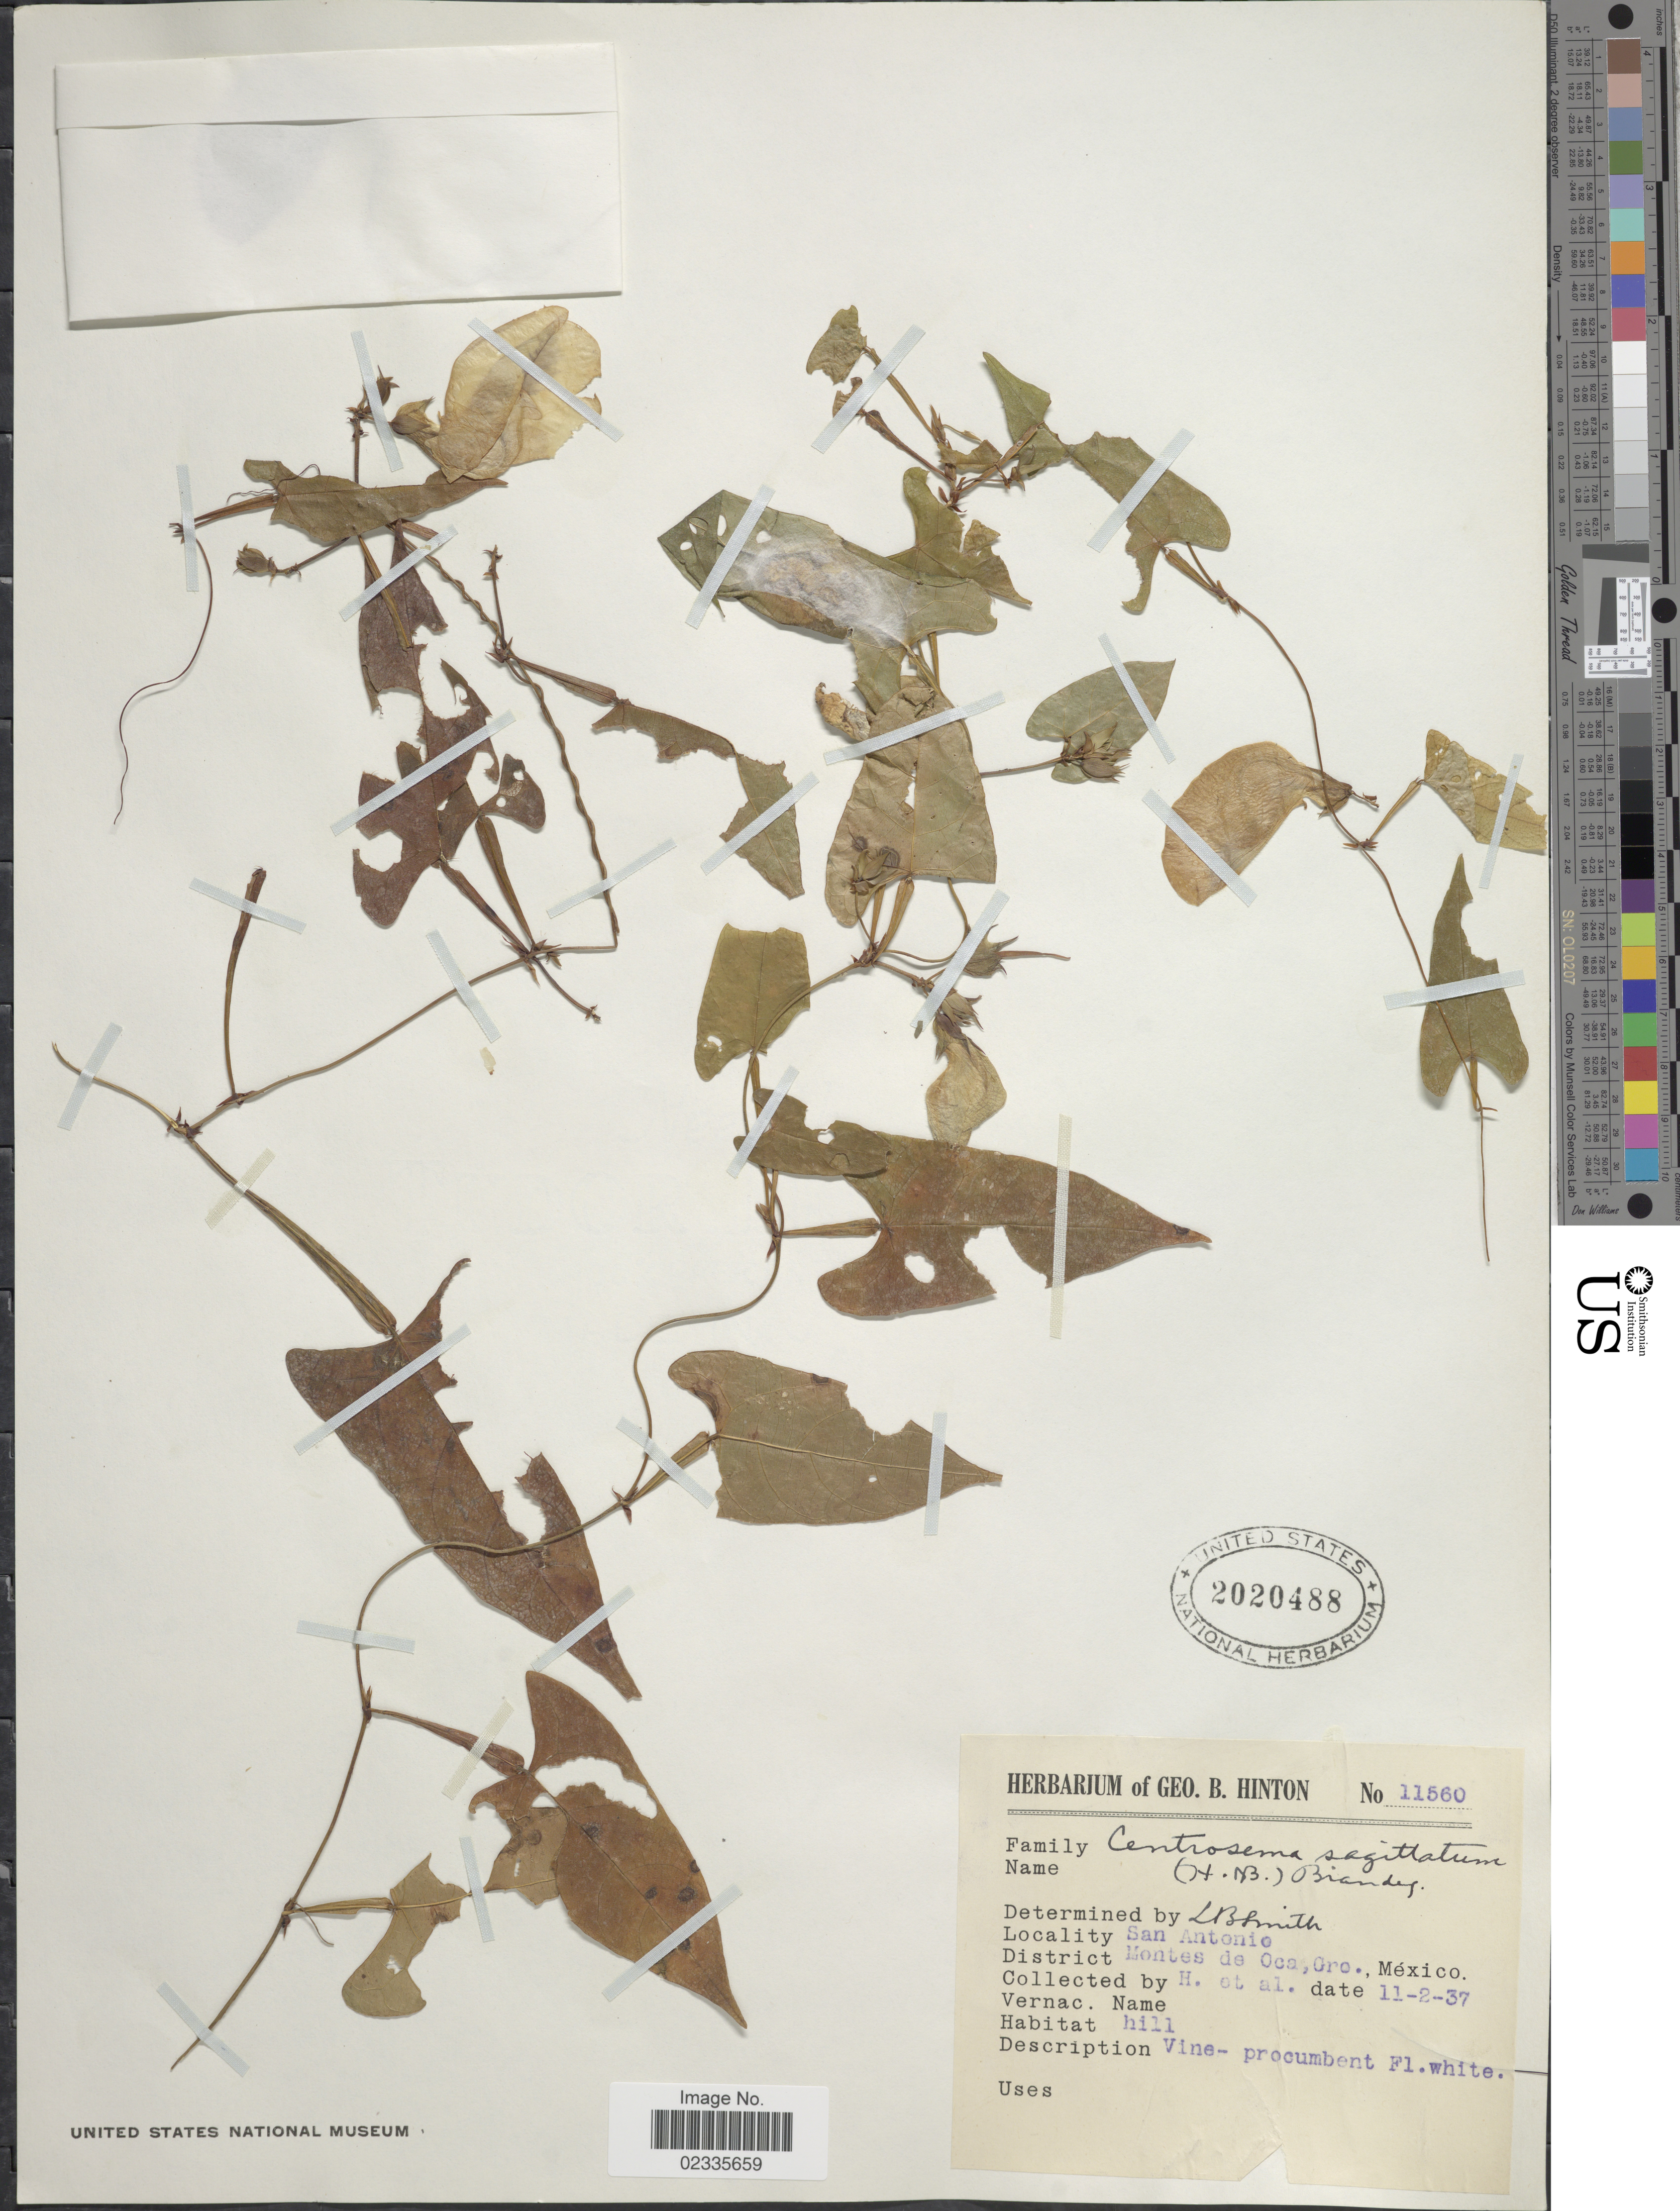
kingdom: Plantae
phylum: Tracheophyta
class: Magnoliopsida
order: Fabales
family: Fabaceae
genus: Centrosema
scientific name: Centrosema sagittata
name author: (Kunth) Rose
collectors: G. B. Hinton & et al.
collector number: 11560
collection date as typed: Transcribed d/m/y: 2/11/37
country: Mexico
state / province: Guerrero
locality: San Antonio. District Montes de Oca,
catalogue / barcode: US 2020488